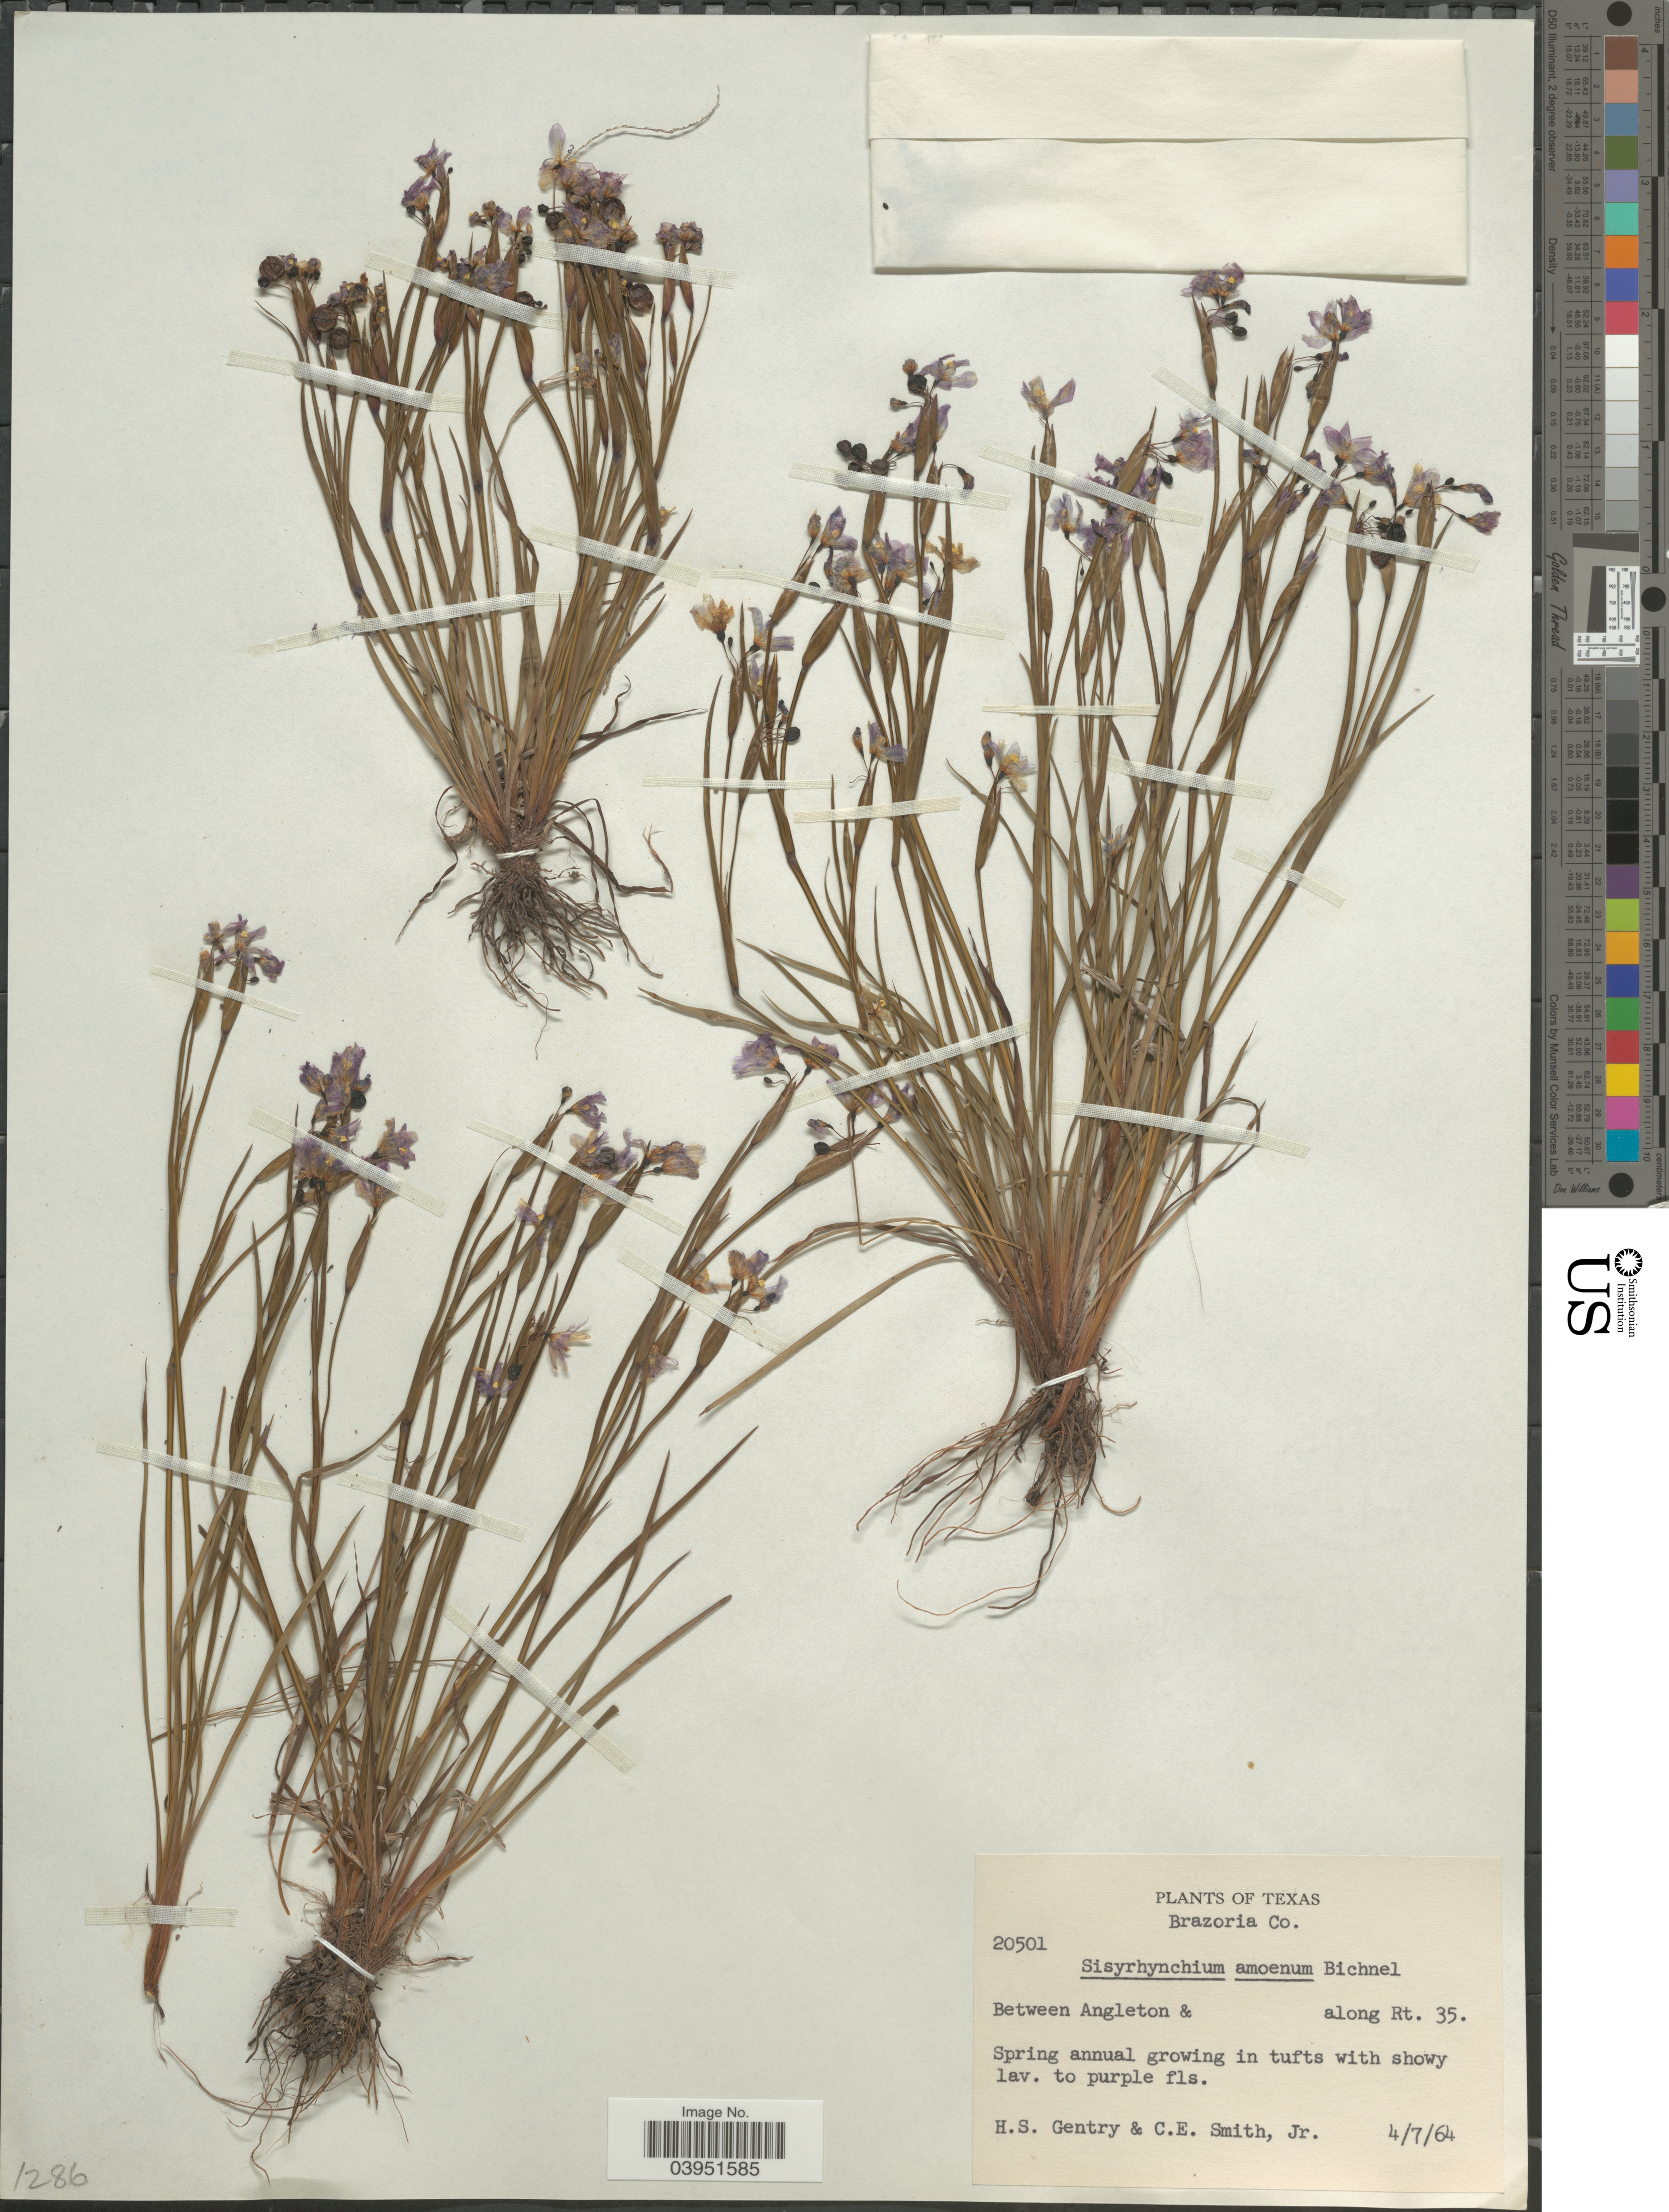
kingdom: Plantae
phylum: Tracheophyta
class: Liliopsida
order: Asparagales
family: Iridaceae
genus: Sisyrinchium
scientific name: Sisyrinchium pruinosum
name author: E.P. Bicknell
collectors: H. S. Gentry & C. E. Smith Jr.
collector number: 20501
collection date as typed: Transcribed d/m/y: 7/4/64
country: United States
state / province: Texas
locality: Brazoria Co. Between Angleton & along Rt. 35.